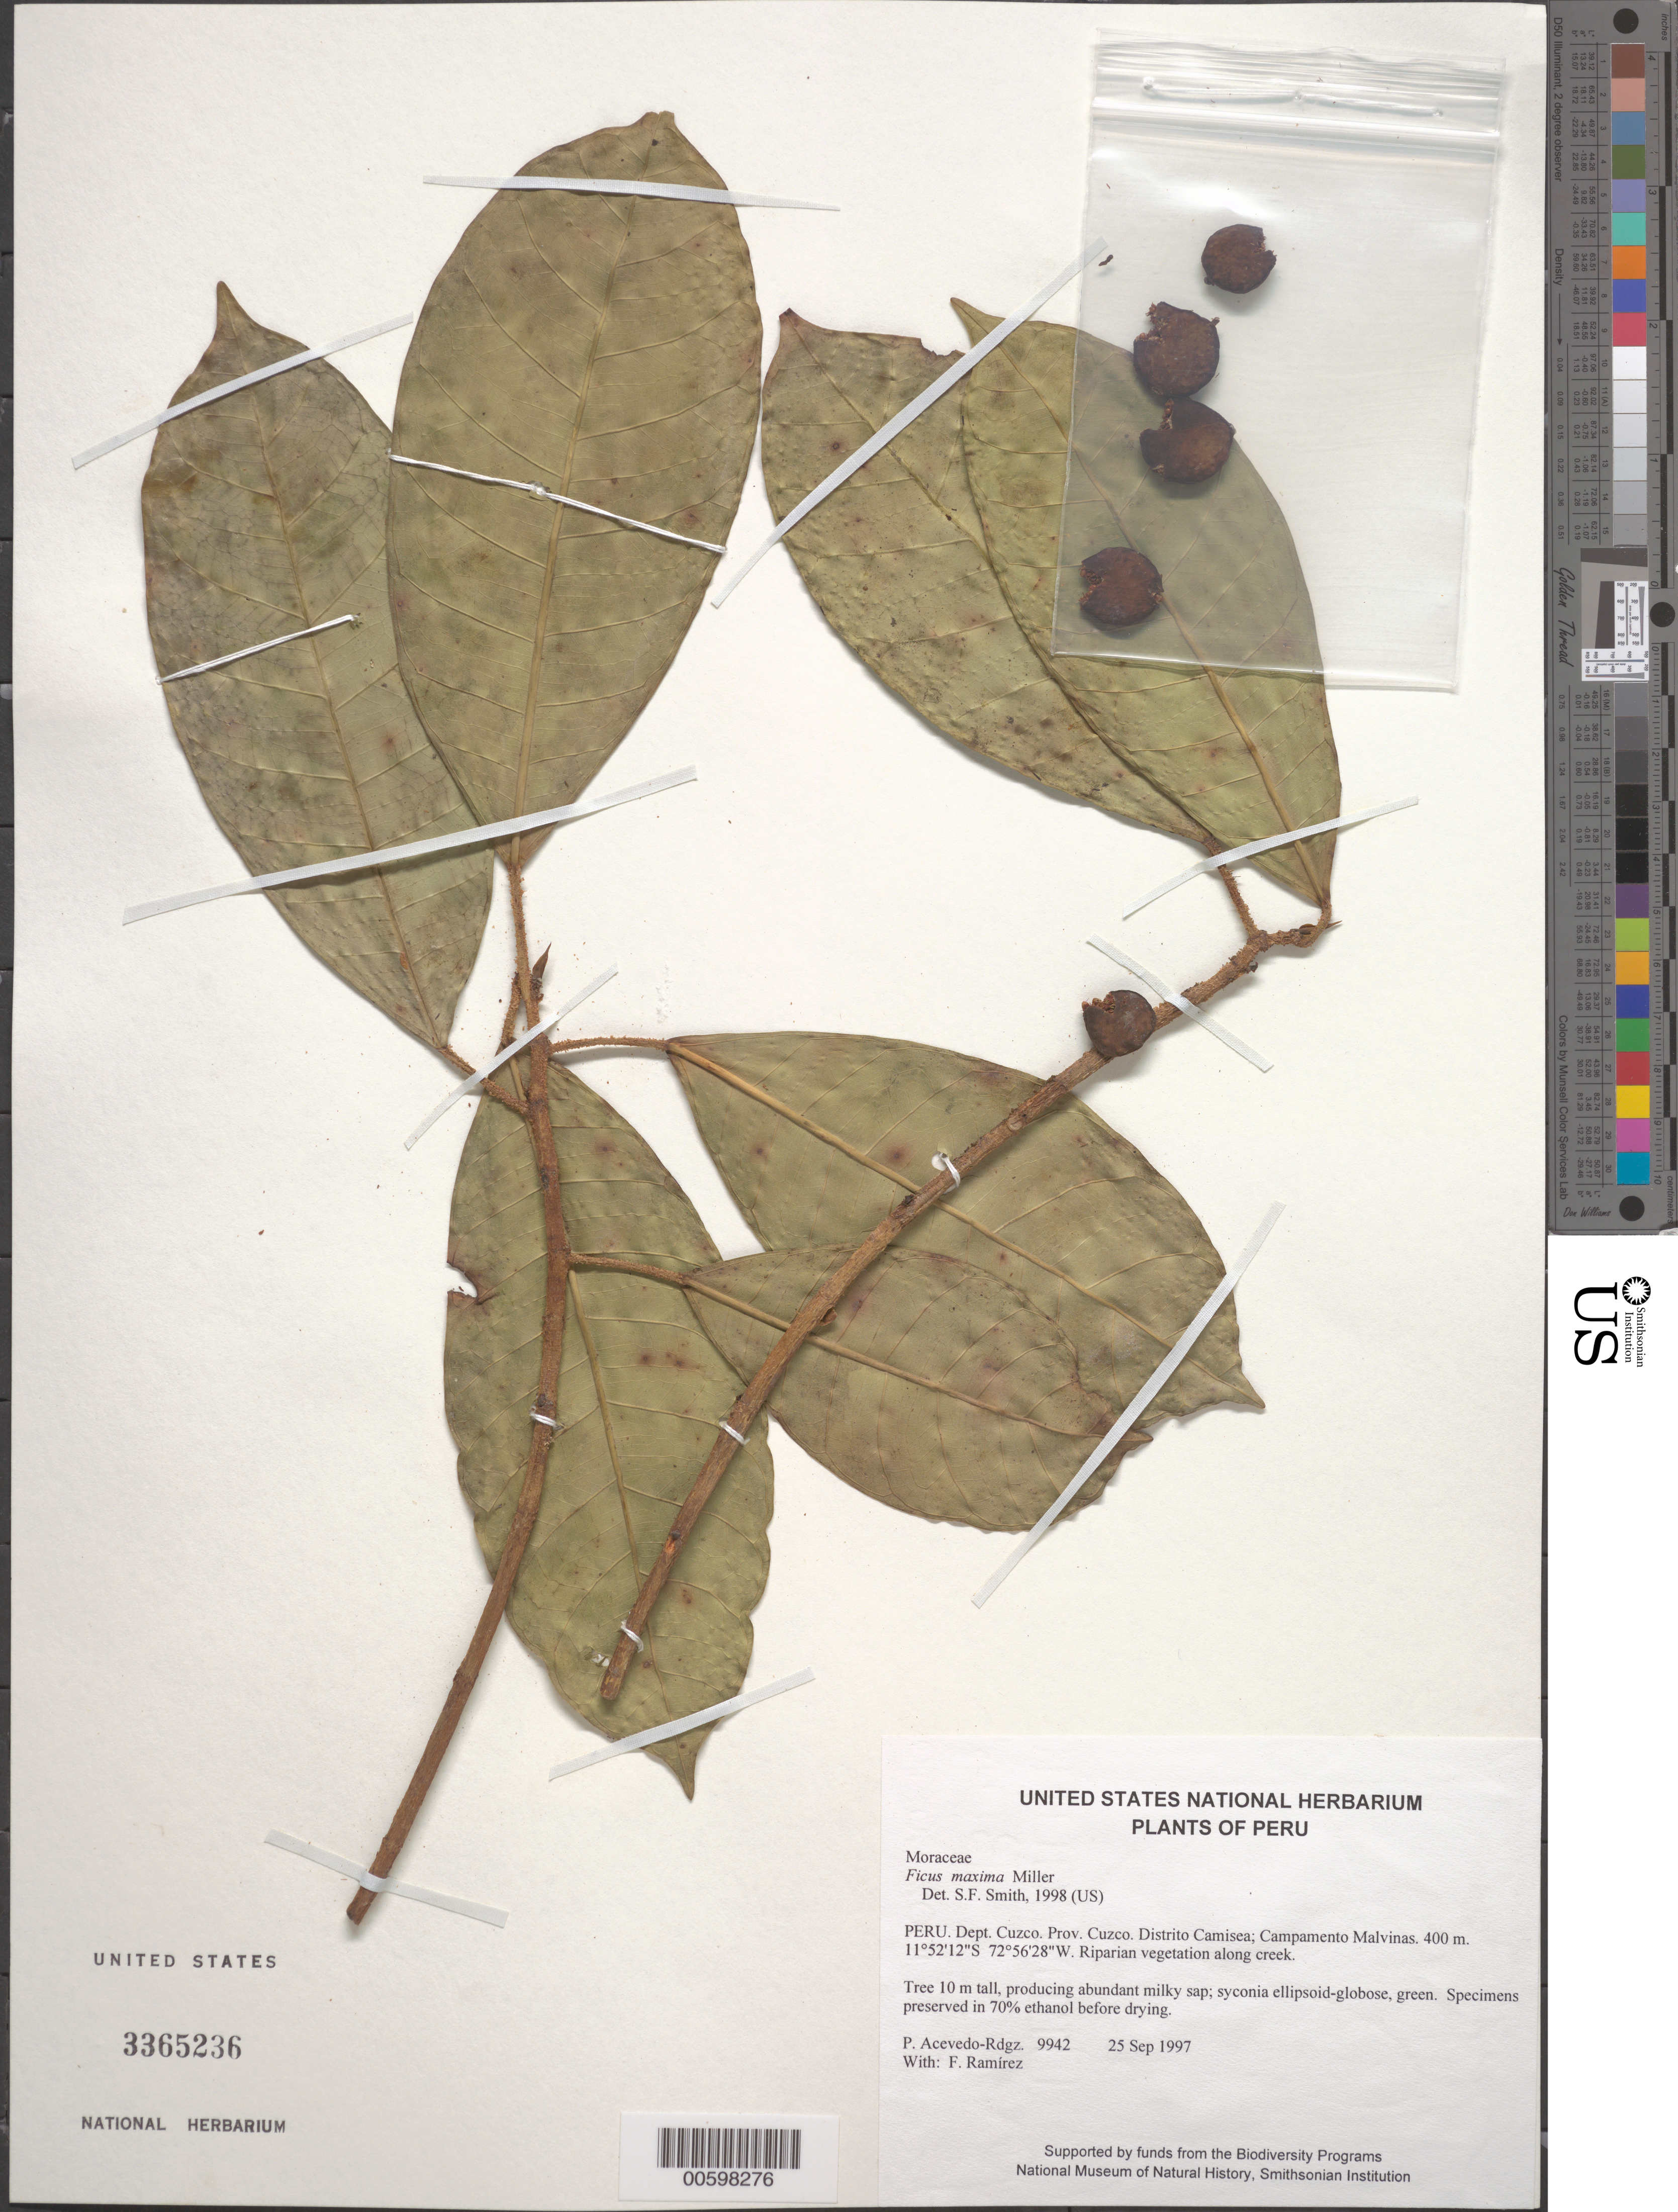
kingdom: Plantae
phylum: Tracheophyta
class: Magnoliopsida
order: Rosales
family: Moraceae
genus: Ficus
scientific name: Ficus maxima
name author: Mill.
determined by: Smith, Stephen F., (US), NMNH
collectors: P. Acevedo-Rodr. & F. Ramirez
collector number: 9942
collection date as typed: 25 Sep 1997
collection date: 1997-09-25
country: Peru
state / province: Cusco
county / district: Cusco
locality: Distrito Camisea; Campamento Malvinas.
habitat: Riparian vegetation along creek.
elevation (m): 400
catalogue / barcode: US 3365236